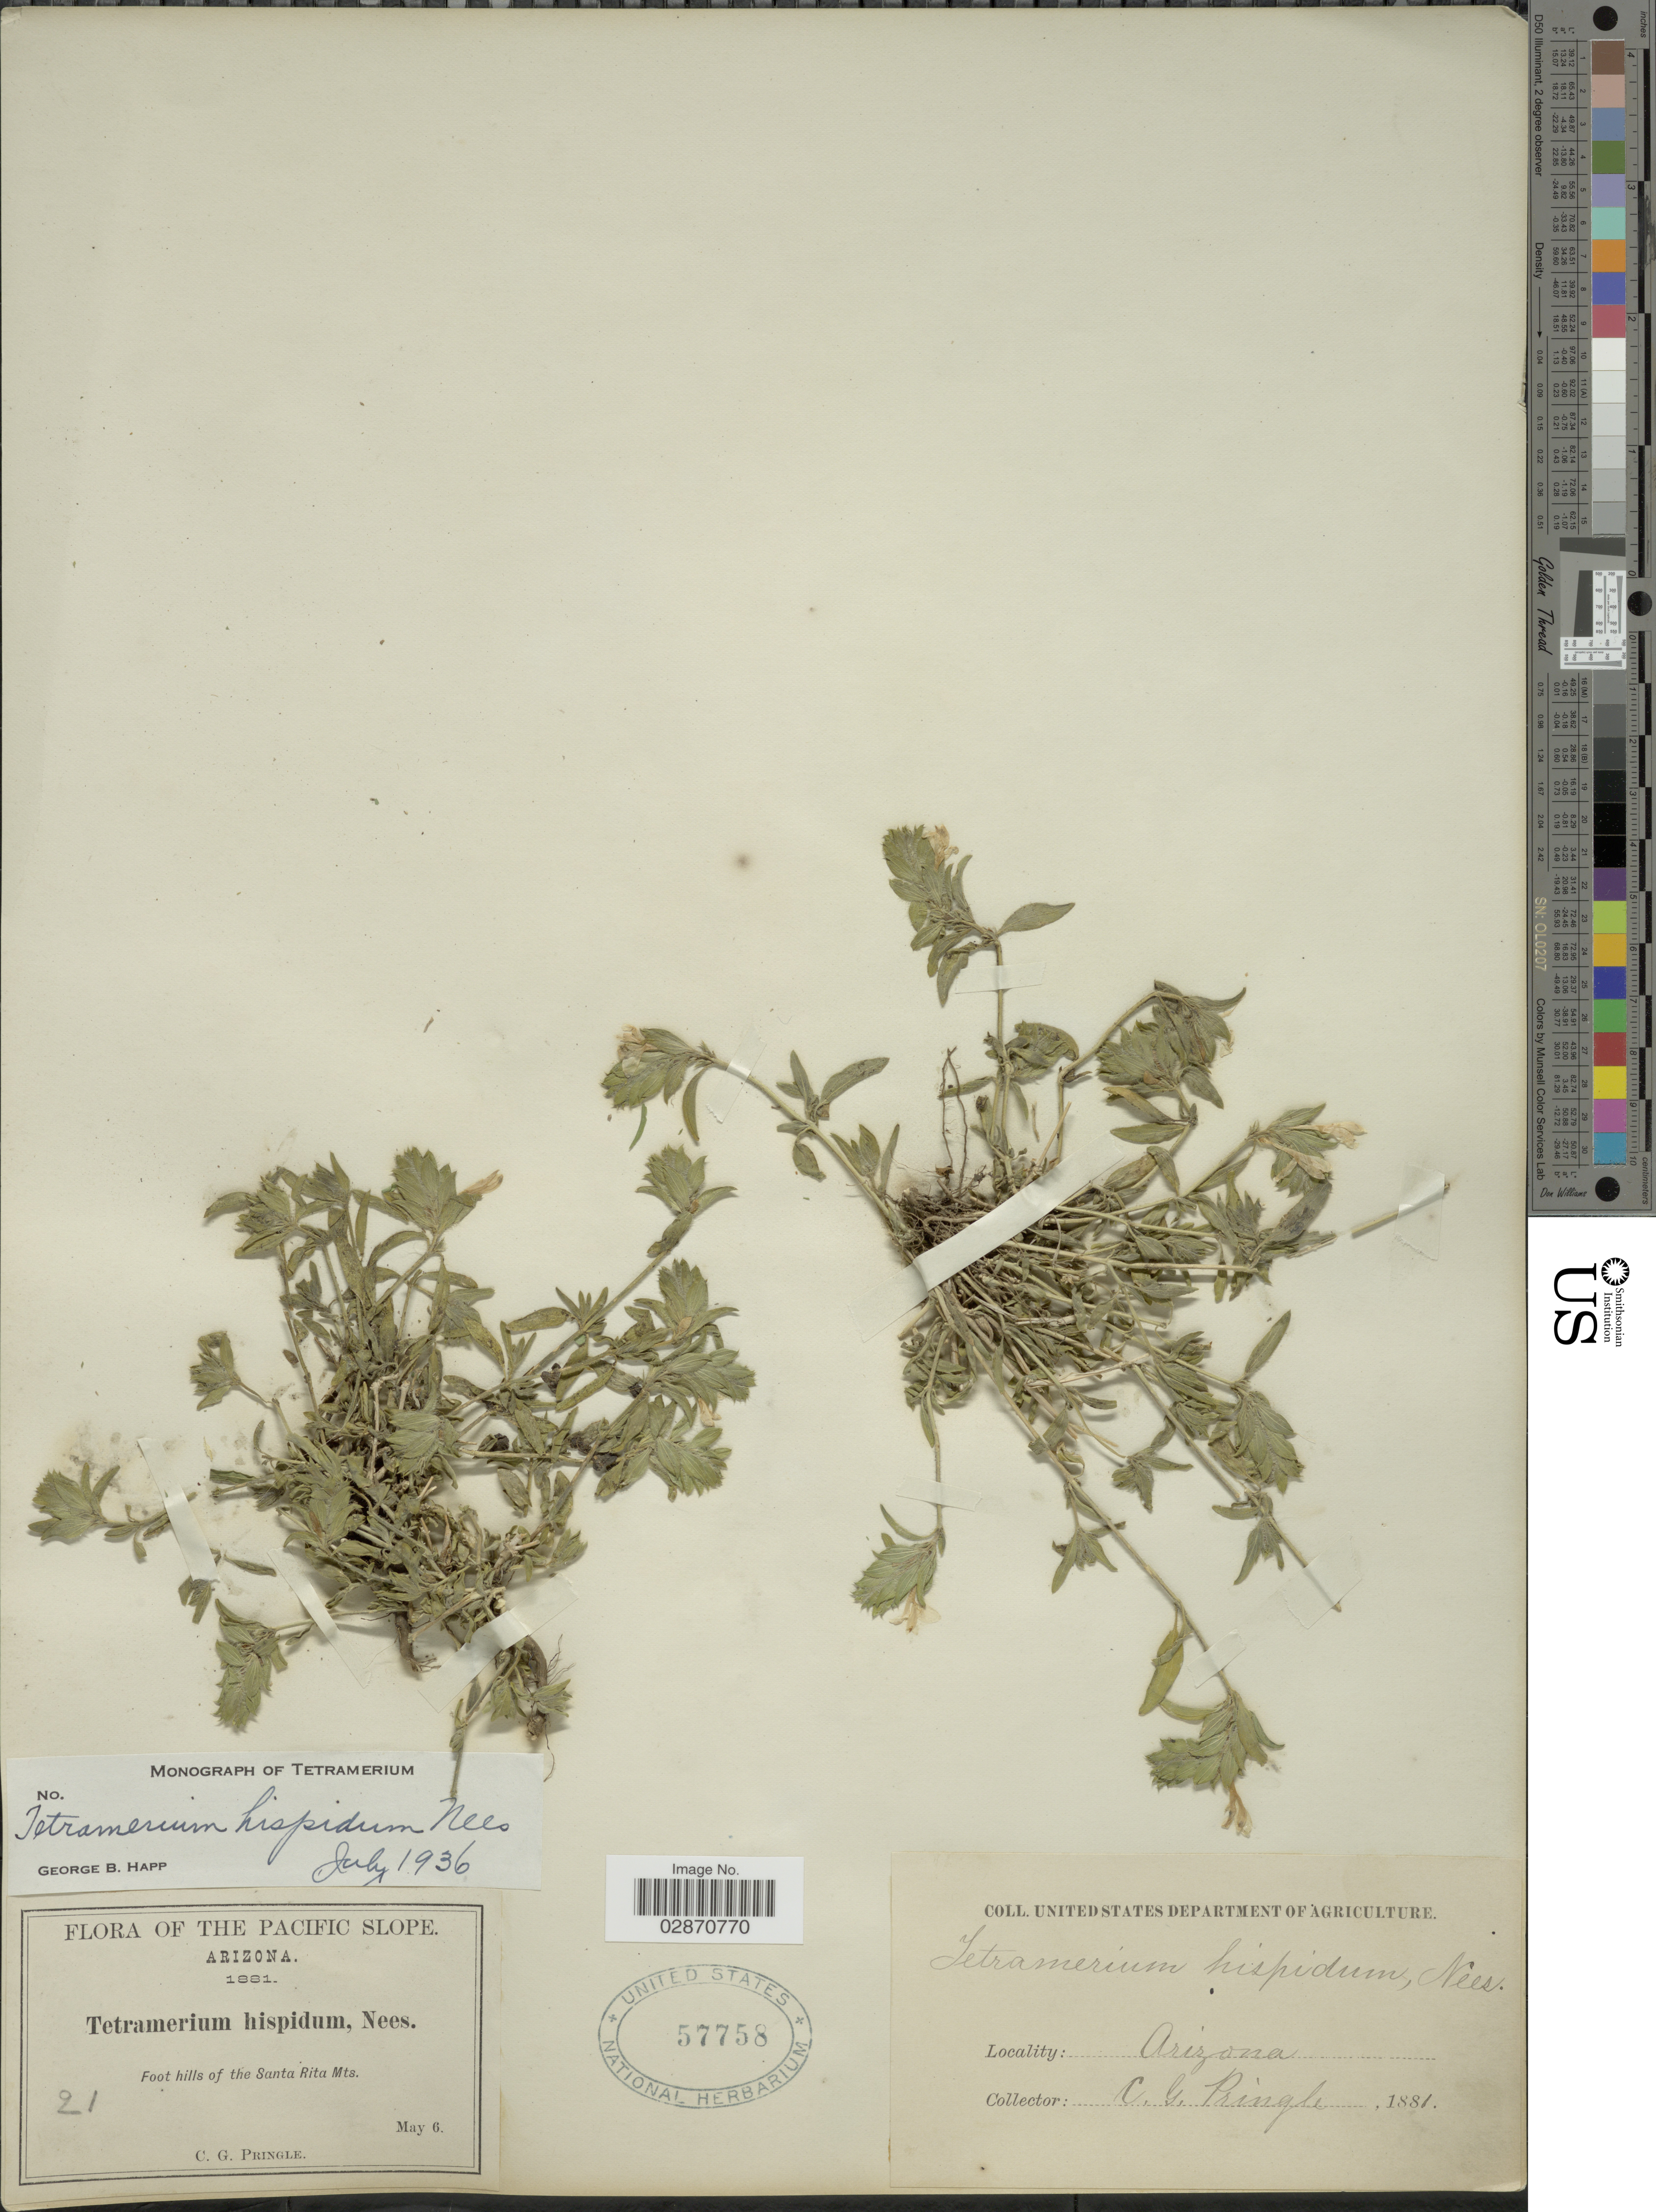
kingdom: Plantae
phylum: Tracheophyta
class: Magnoliopsida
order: Lamiales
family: Acanthaceae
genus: Tetramerium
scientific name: Tetramerium nervosum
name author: Nees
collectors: C. G. Pringle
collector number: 21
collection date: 1881-05-06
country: United States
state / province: Arizona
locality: The Pacific Slope. Foot hills of the Santa Rita Mts.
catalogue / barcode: US 57758